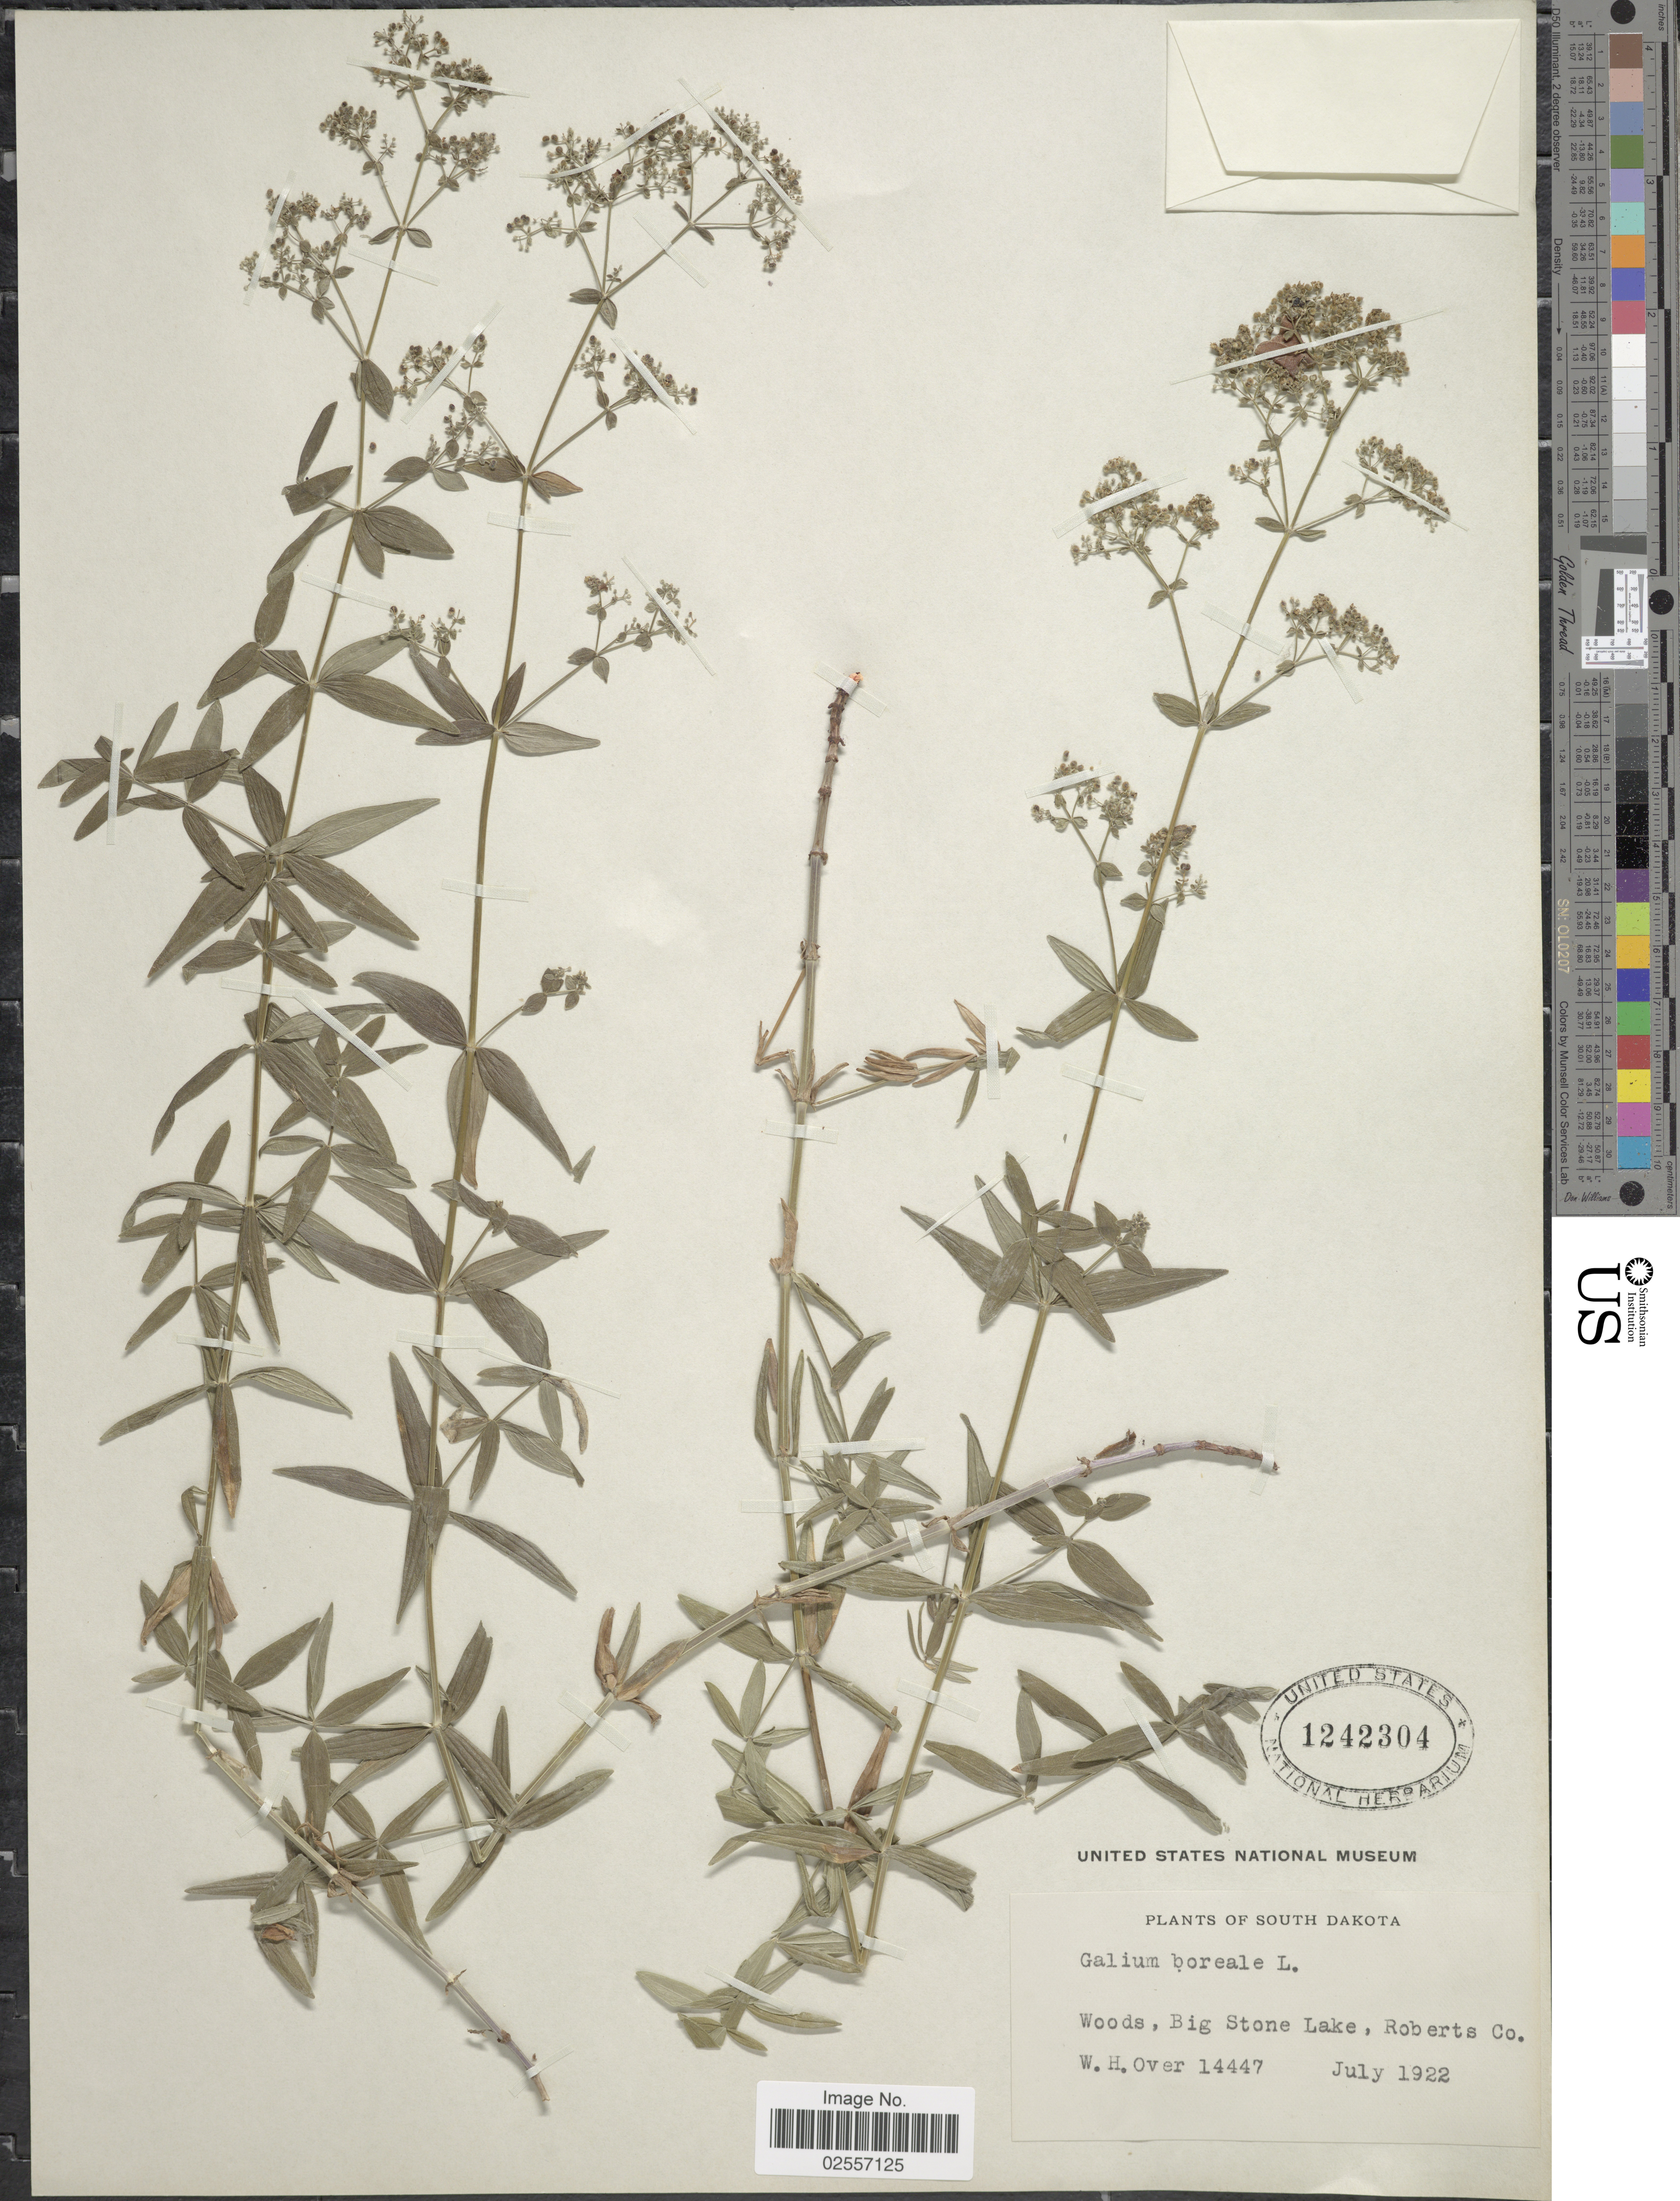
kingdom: Plantae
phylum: Tracheophyta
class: Magnoliopsida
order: Gentianales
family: Rubiaceae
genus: Galium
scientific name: Galium boreale L.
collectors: W. Over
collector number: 14447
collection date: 1922-07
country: United States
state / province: South Dakota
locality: Woods, Big Stone Lake, Roberts Co.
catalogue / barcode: US 1242304